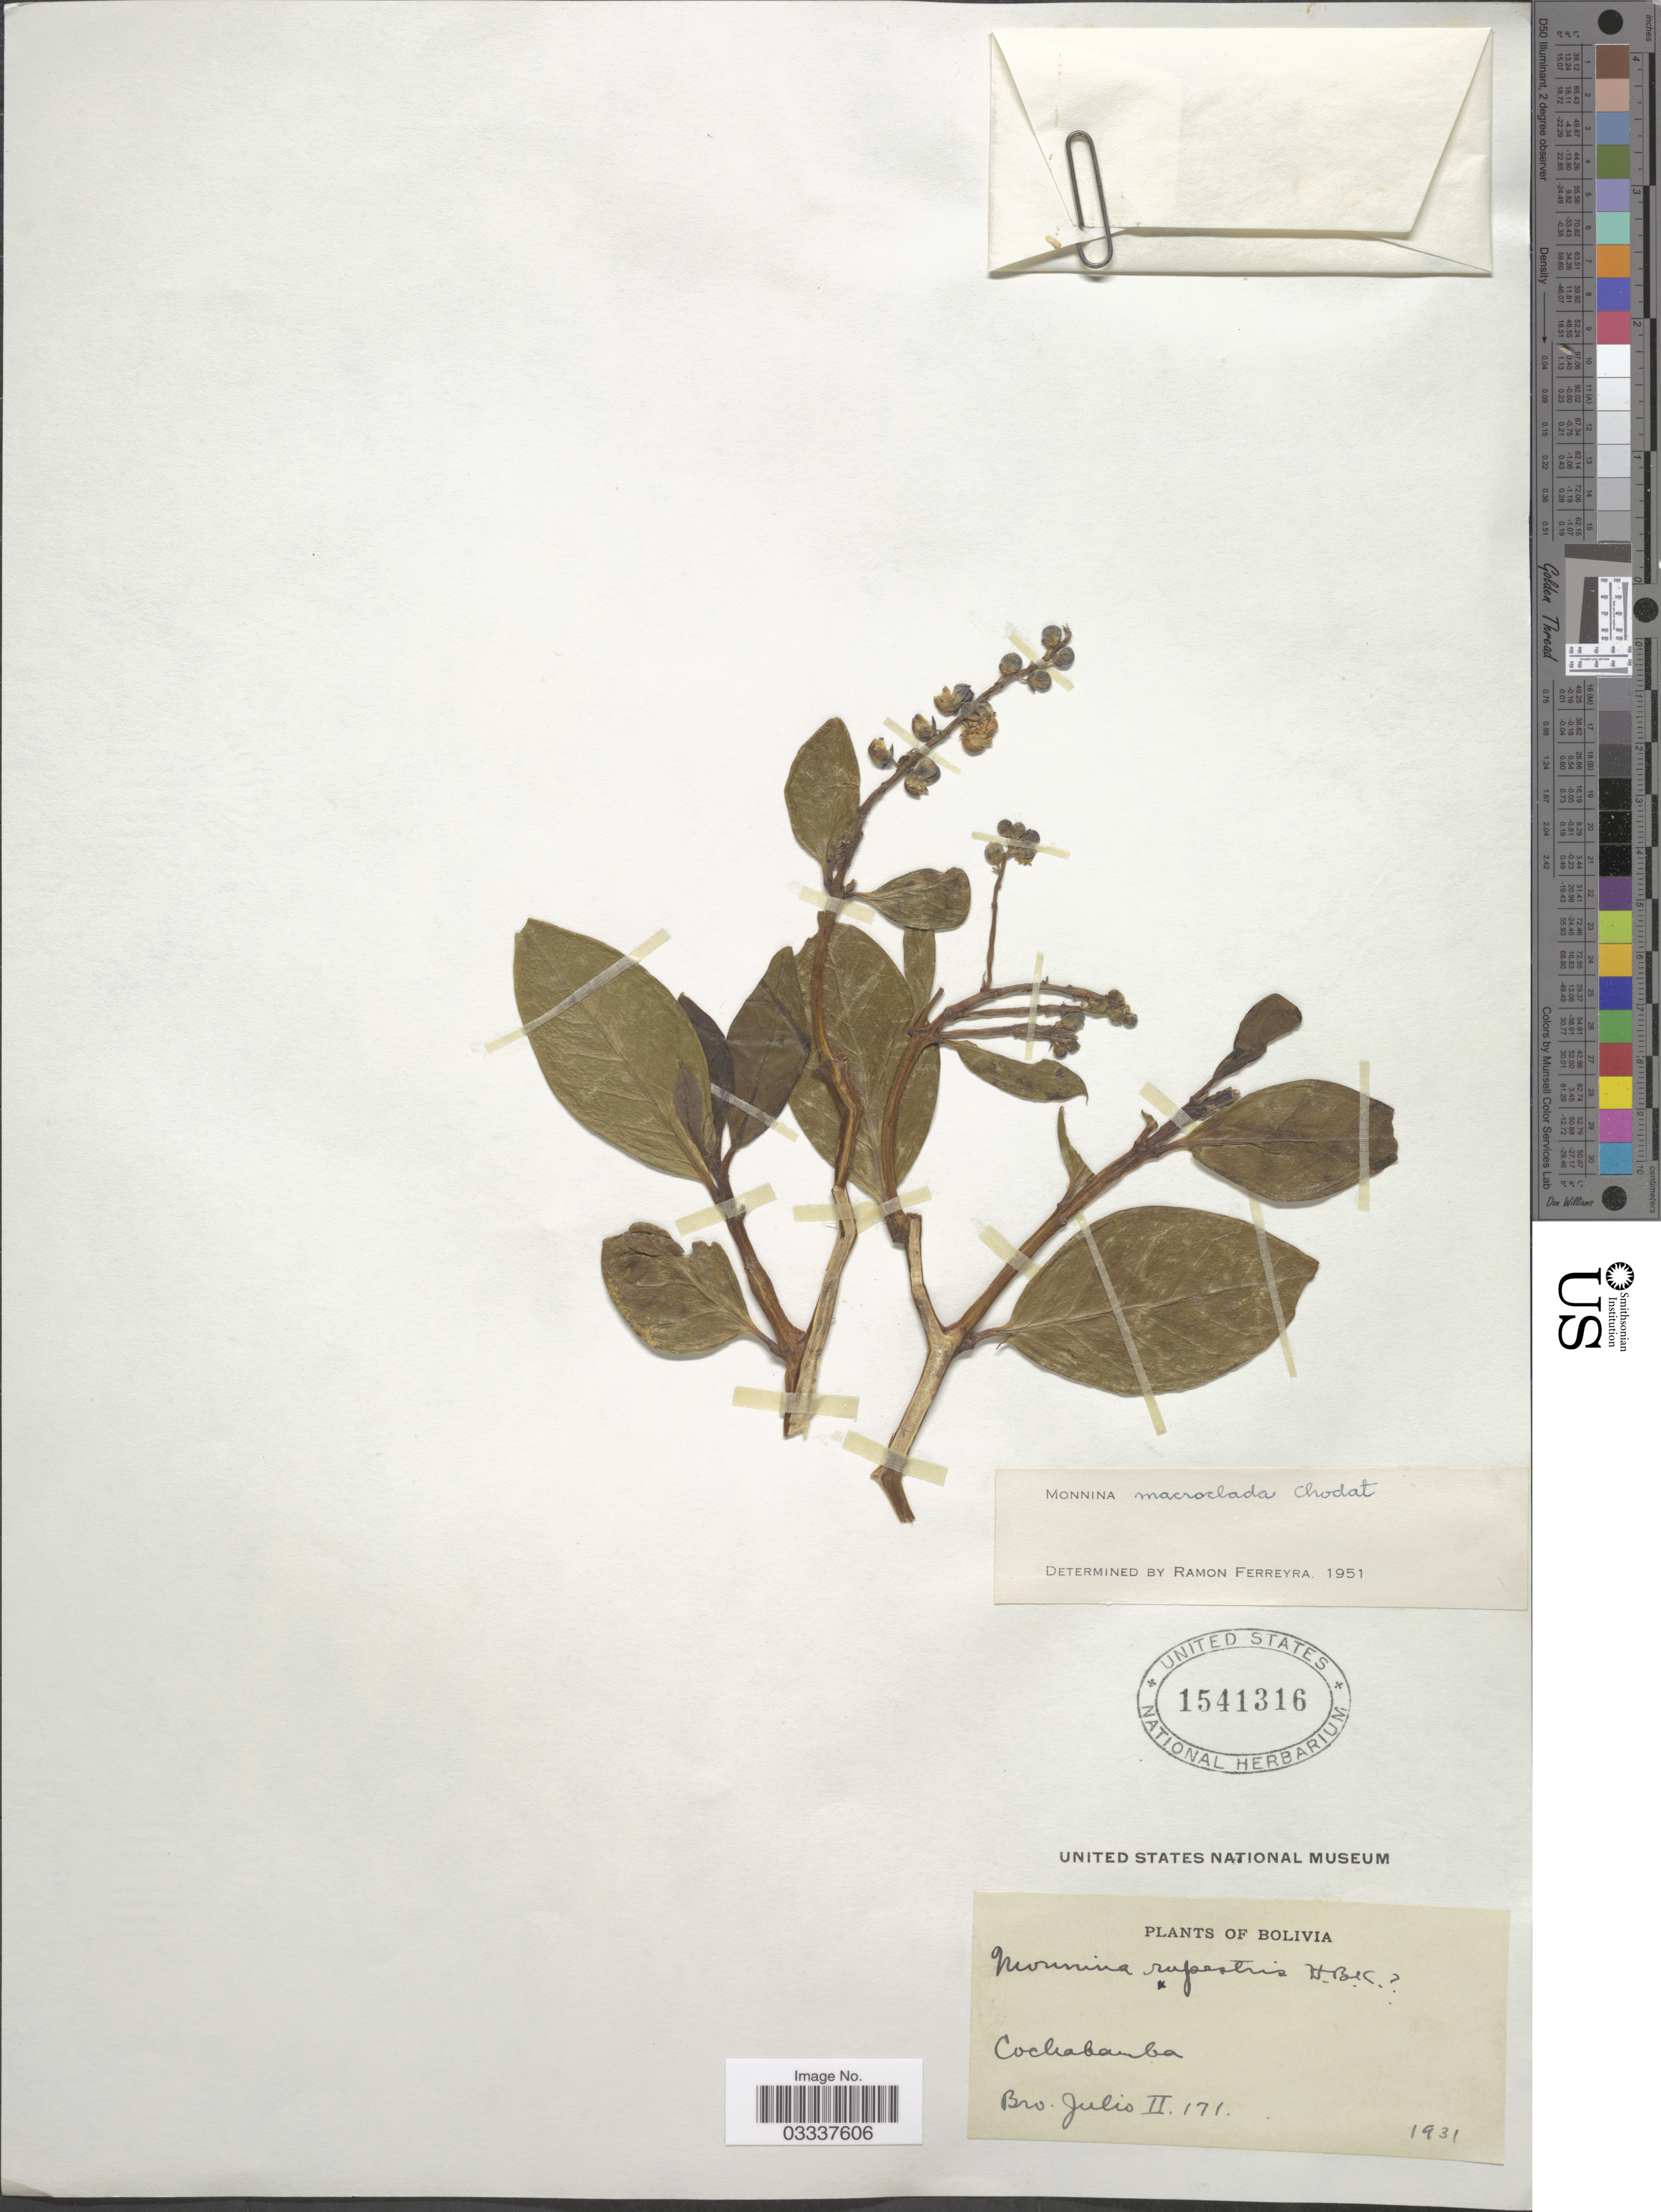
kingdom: Plantae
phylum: Tracheophyta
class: Magnoliopsida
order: Fabales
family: Polygalaceae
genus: Monnina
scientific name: Monnina macroclada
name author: Chodat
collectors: Bro. Julio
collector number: II171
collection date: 1931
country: Bolivia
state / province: Cochabamba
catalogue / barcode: US 1541316